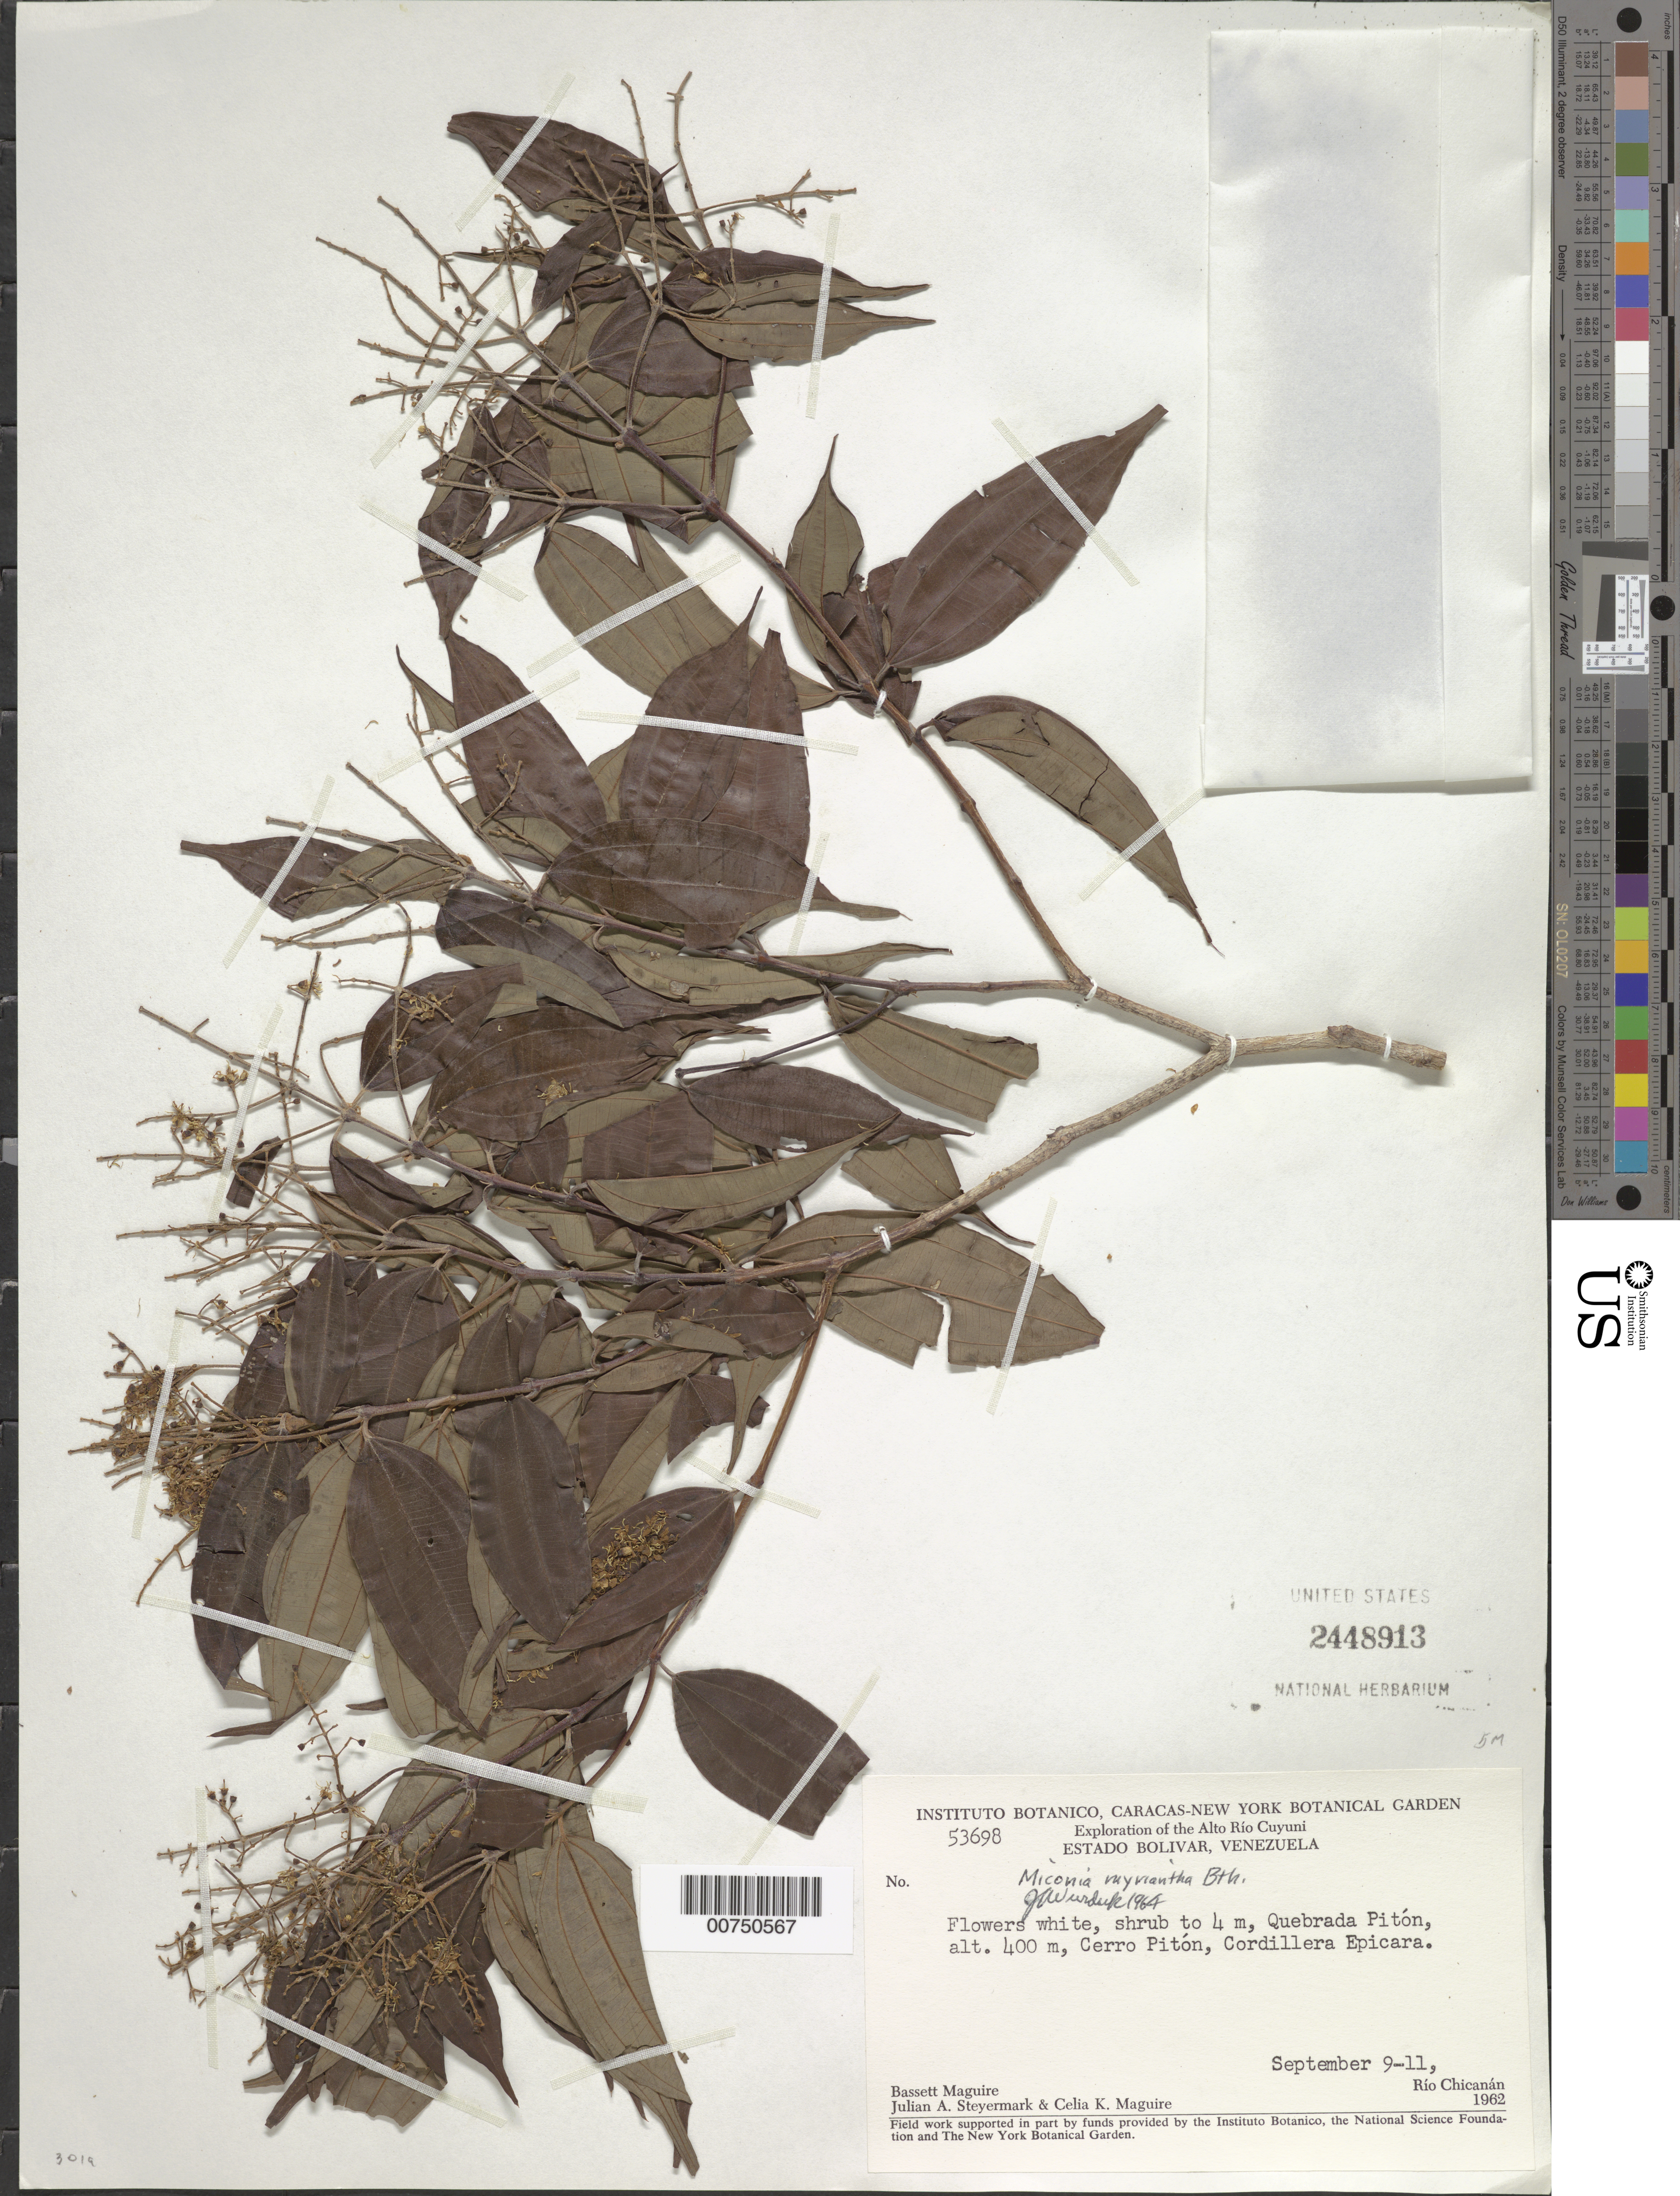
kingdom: Plantae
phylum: Tracheophyta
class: Magnoliopsida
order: Myrtales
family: Melastomataceae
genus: Miconia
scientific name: Miconia myriantha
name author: Benth.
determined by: Wurdack, John J., (US), US (UNITED STATES)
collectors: B. Maguire, J. Steyermark & C. K. Maguire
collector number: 53698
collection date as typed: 9-Sep-62 to 11-Sep-62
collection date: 1962-09-09/1962-09-11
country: Venezuela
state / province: Bolívar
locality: Alto Río Cuyuni, Quebrada Pitón, Cerro Pitón, Cordillera Epicara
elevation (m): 400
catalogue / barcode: US 2448913